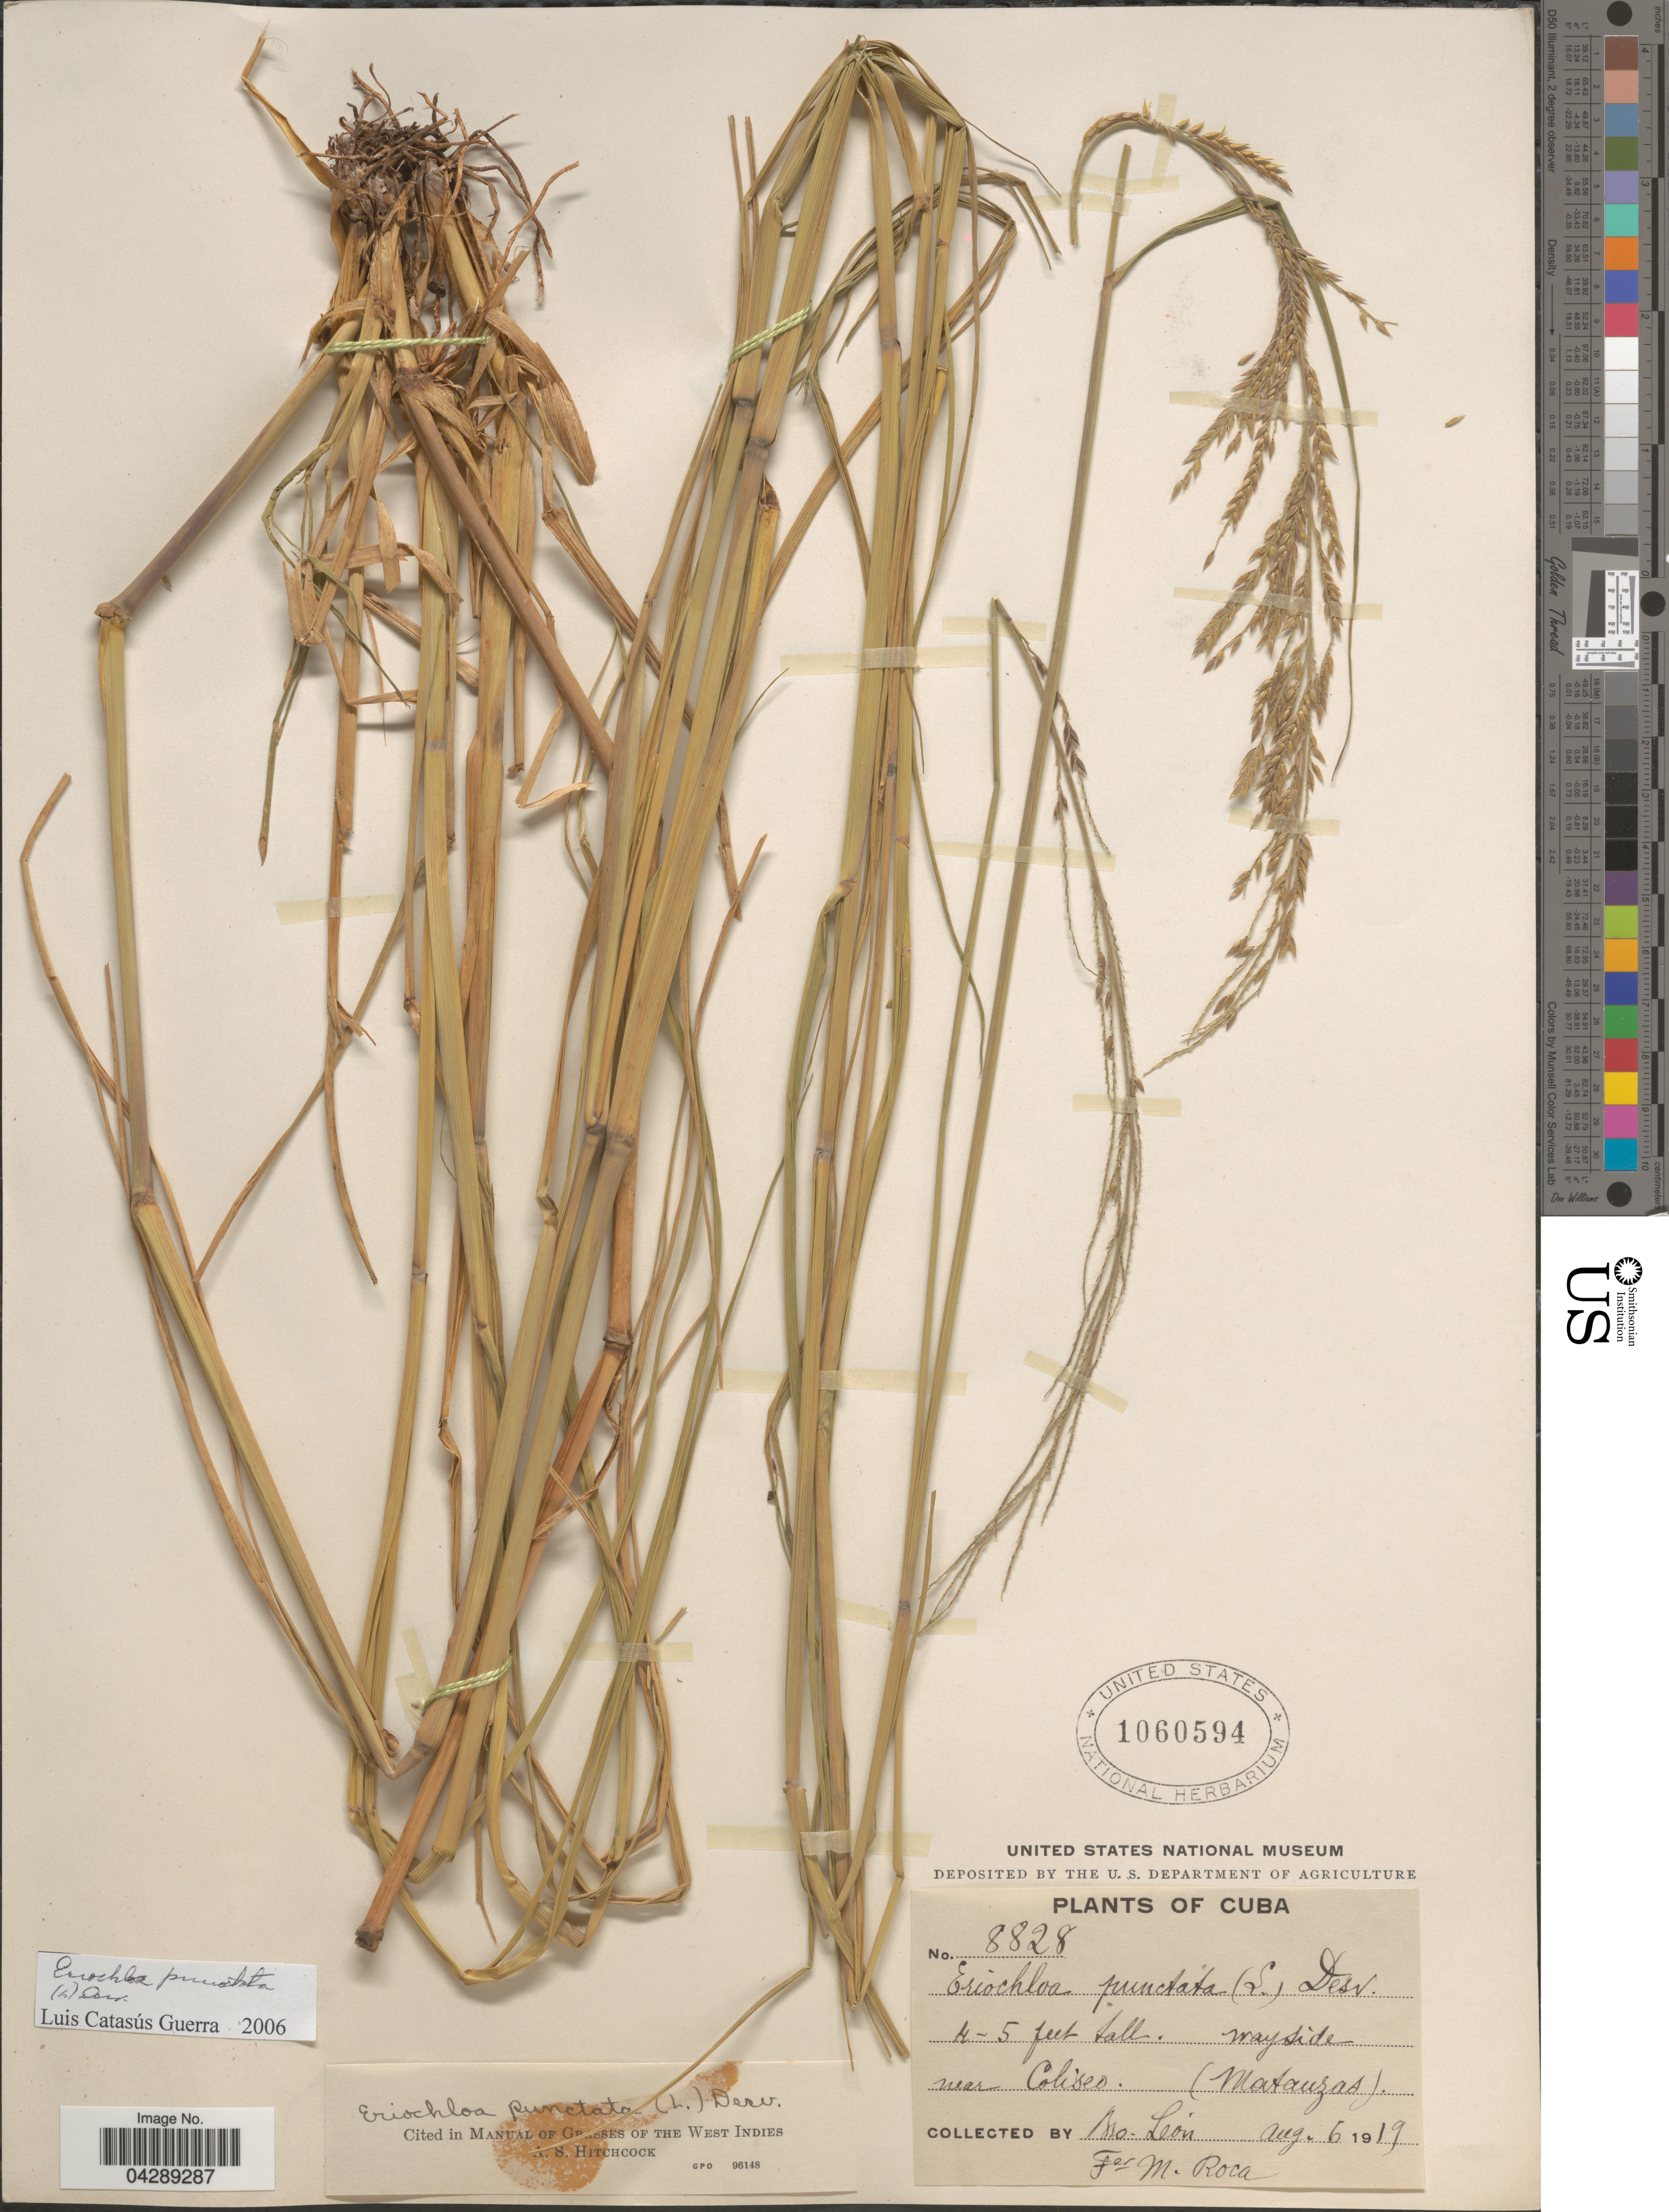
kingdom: Plantae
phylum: Tracheophyta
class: Liliopsida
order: Poales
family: Poaceae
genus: Eriochloa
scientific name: Eriochloa punctata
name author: (L.) Desv. ex Ham.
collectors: Bro. León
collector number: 8828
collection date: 1919-08-06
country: Cuba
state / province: Matanzas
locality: Wayside near Coliseo.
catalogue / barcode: US 1060594